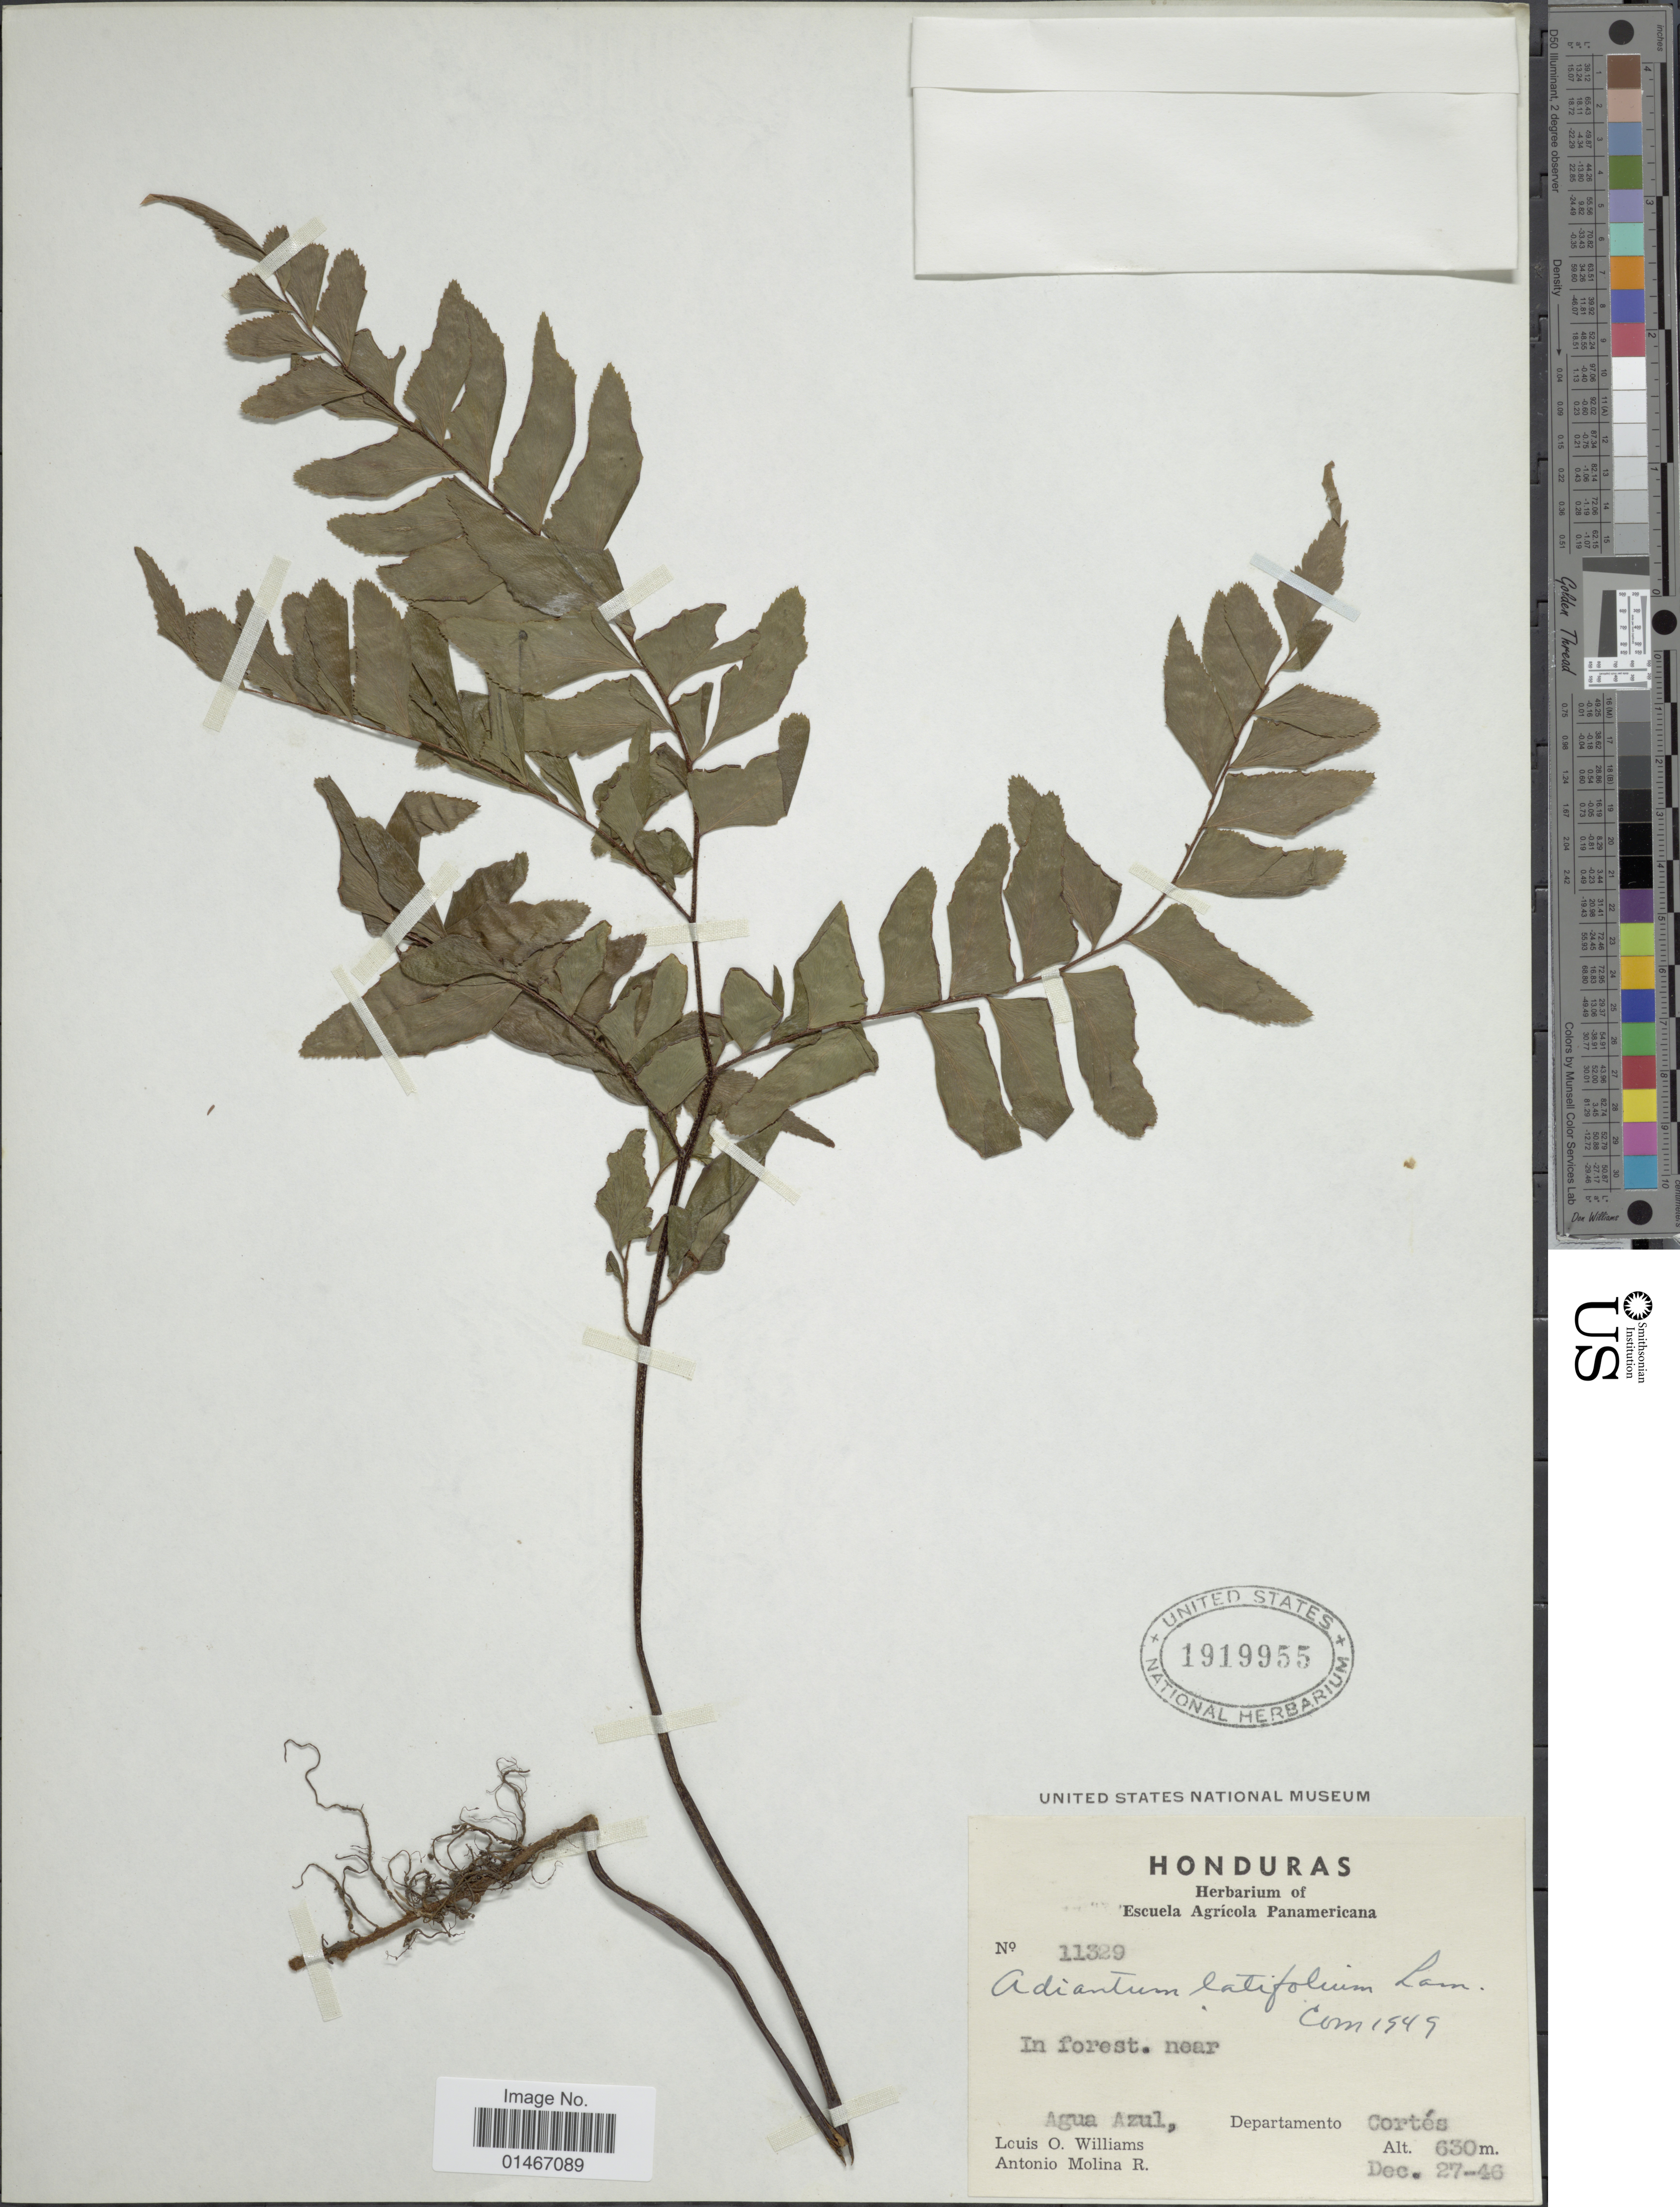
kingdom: Plantae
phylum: Tracheophyta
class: Polypodiopsida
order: Polypodiales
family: Pteridaceae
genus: Adiantum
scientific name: Adiantum latifolium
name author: Lam.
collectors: L. O. Williams & A. Molina R.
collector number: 11329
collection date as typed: Transcribed d/m/y: 27/12/46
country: Honduras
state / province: Cortés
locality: Near Agua Azul, Departamento Cortes.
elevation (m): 630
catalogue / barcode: US 1919955